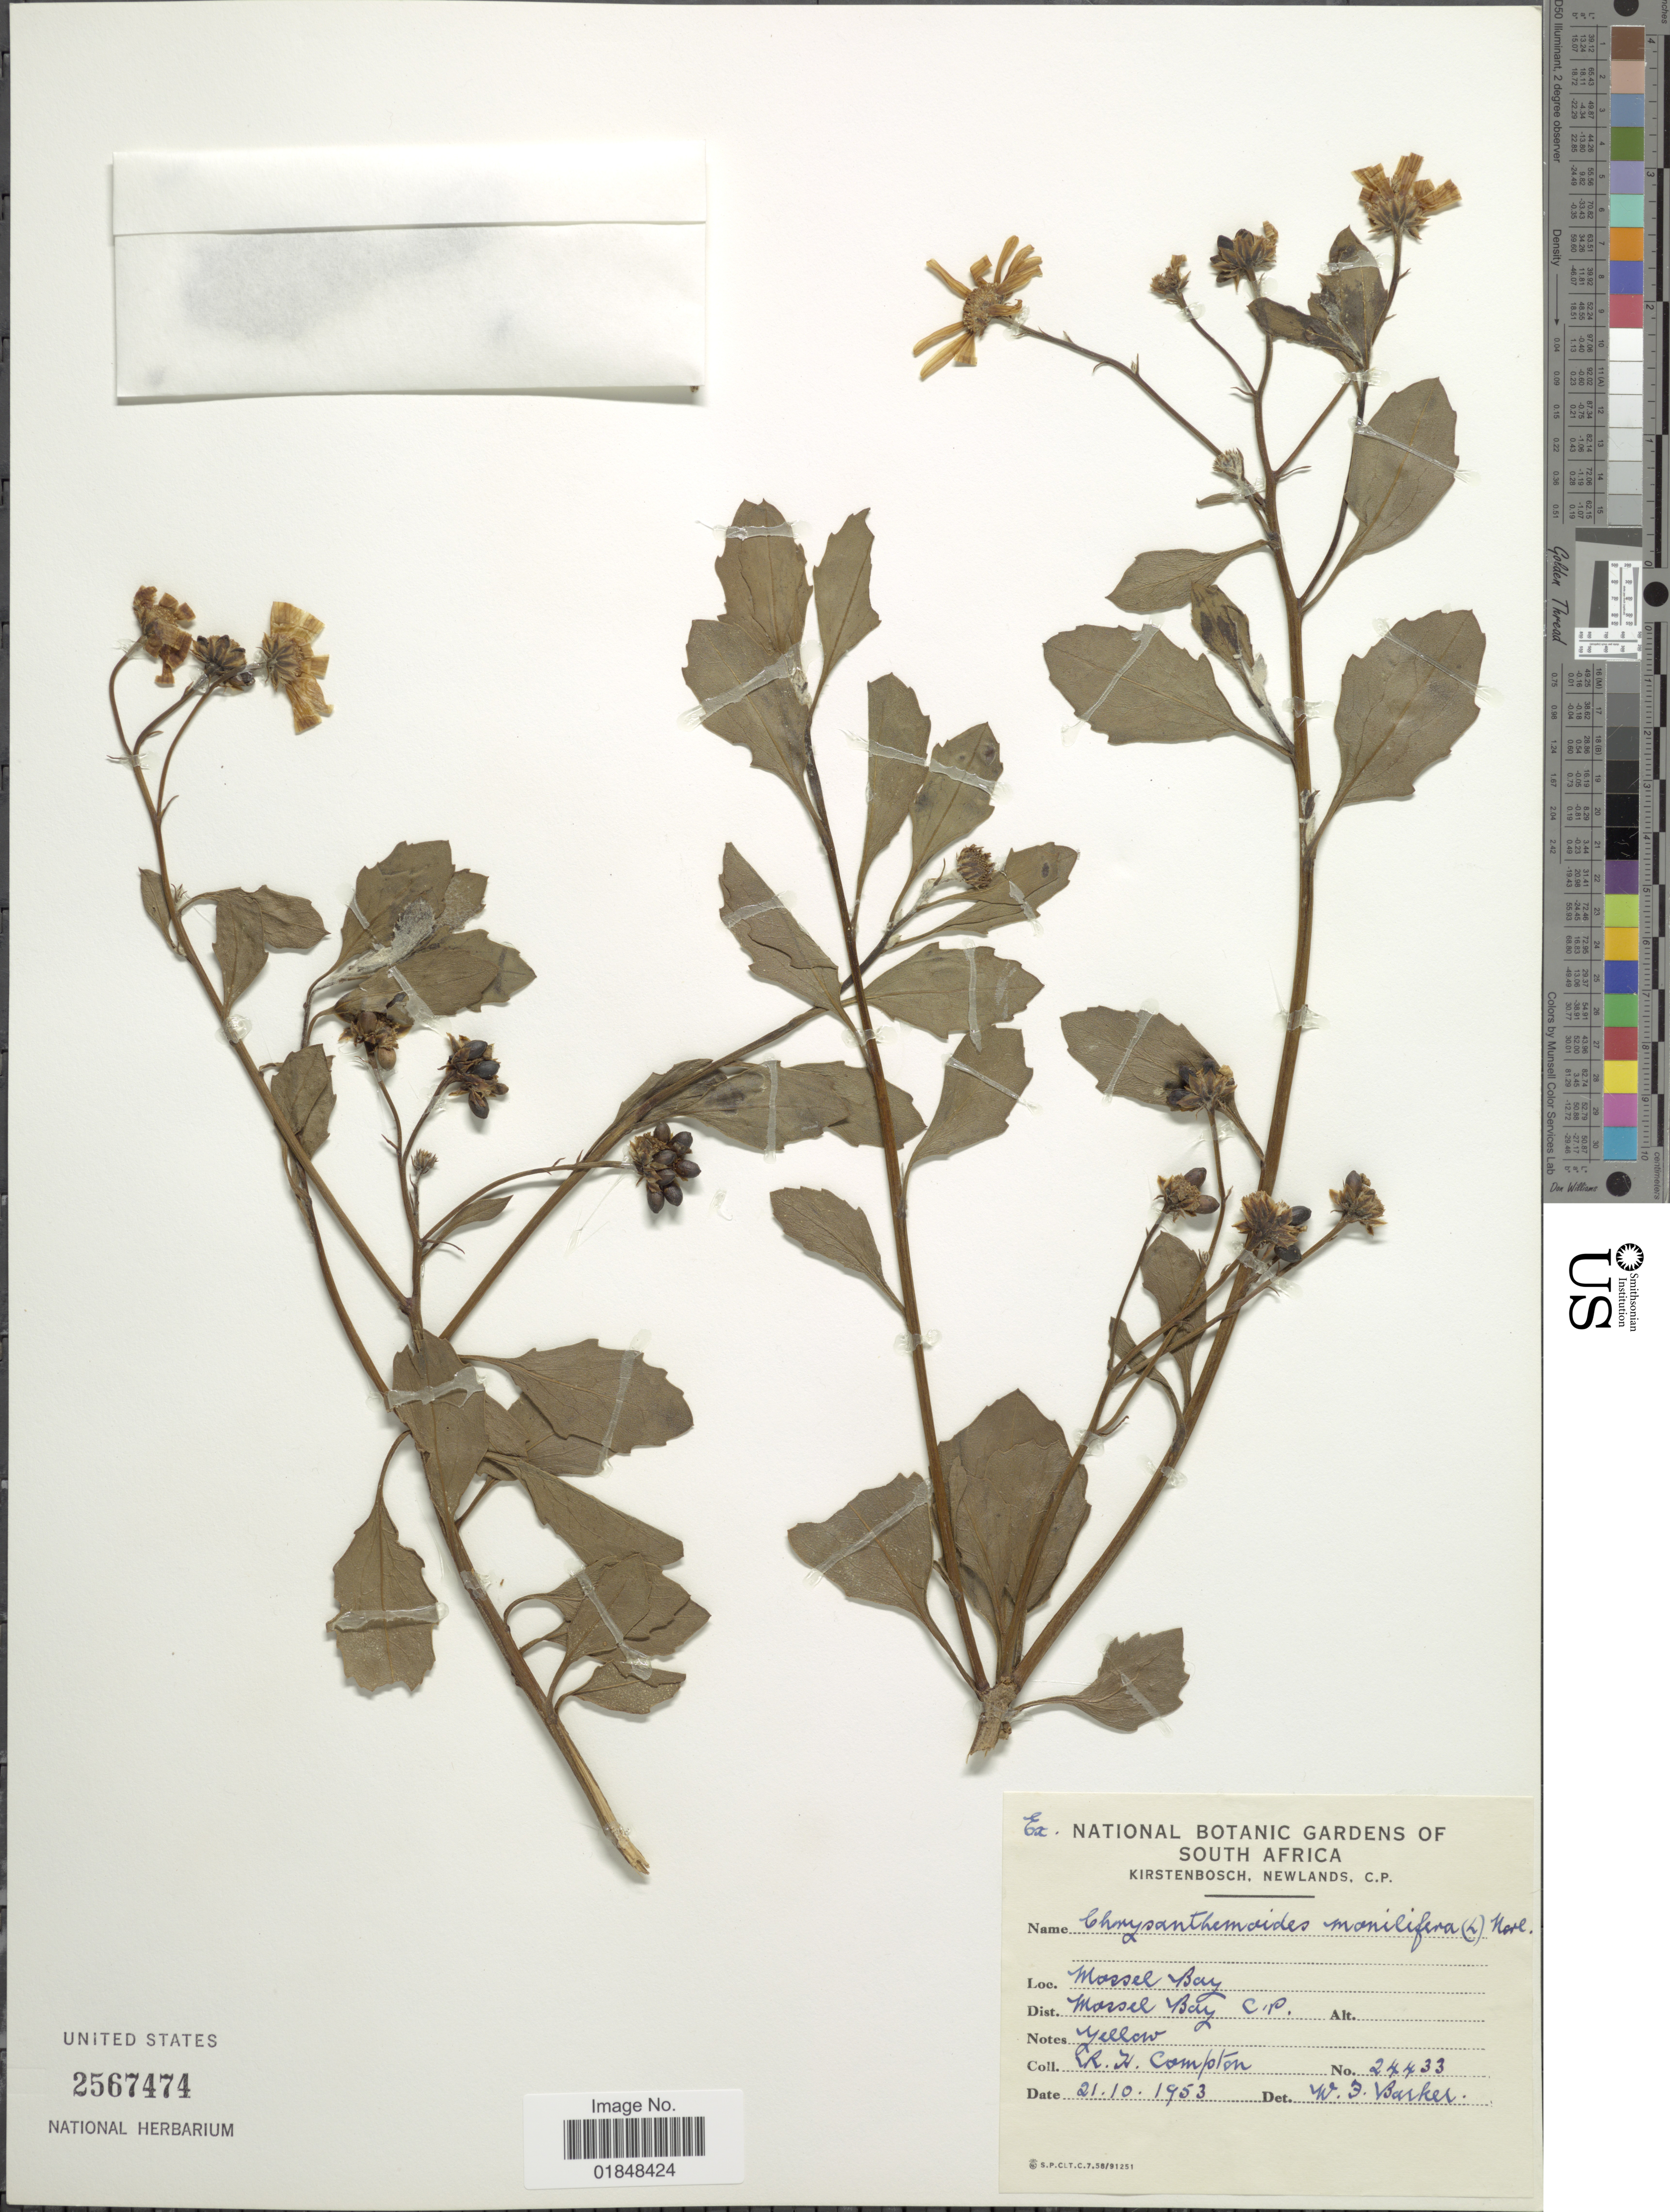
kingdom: Plantae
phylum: Tracheophyta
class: Magnoliopsida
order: Asterales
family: Asteraceae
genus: Chrysanthemoides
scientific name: Chrysanthemoides monilifera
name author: (L.) Norl.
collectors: R. H. Compton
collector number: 24433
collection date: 1953-10-21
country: South Africa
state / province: Western Cape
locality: Morsel Bay. Dist. Morsel Bay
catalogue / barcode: US 2567474